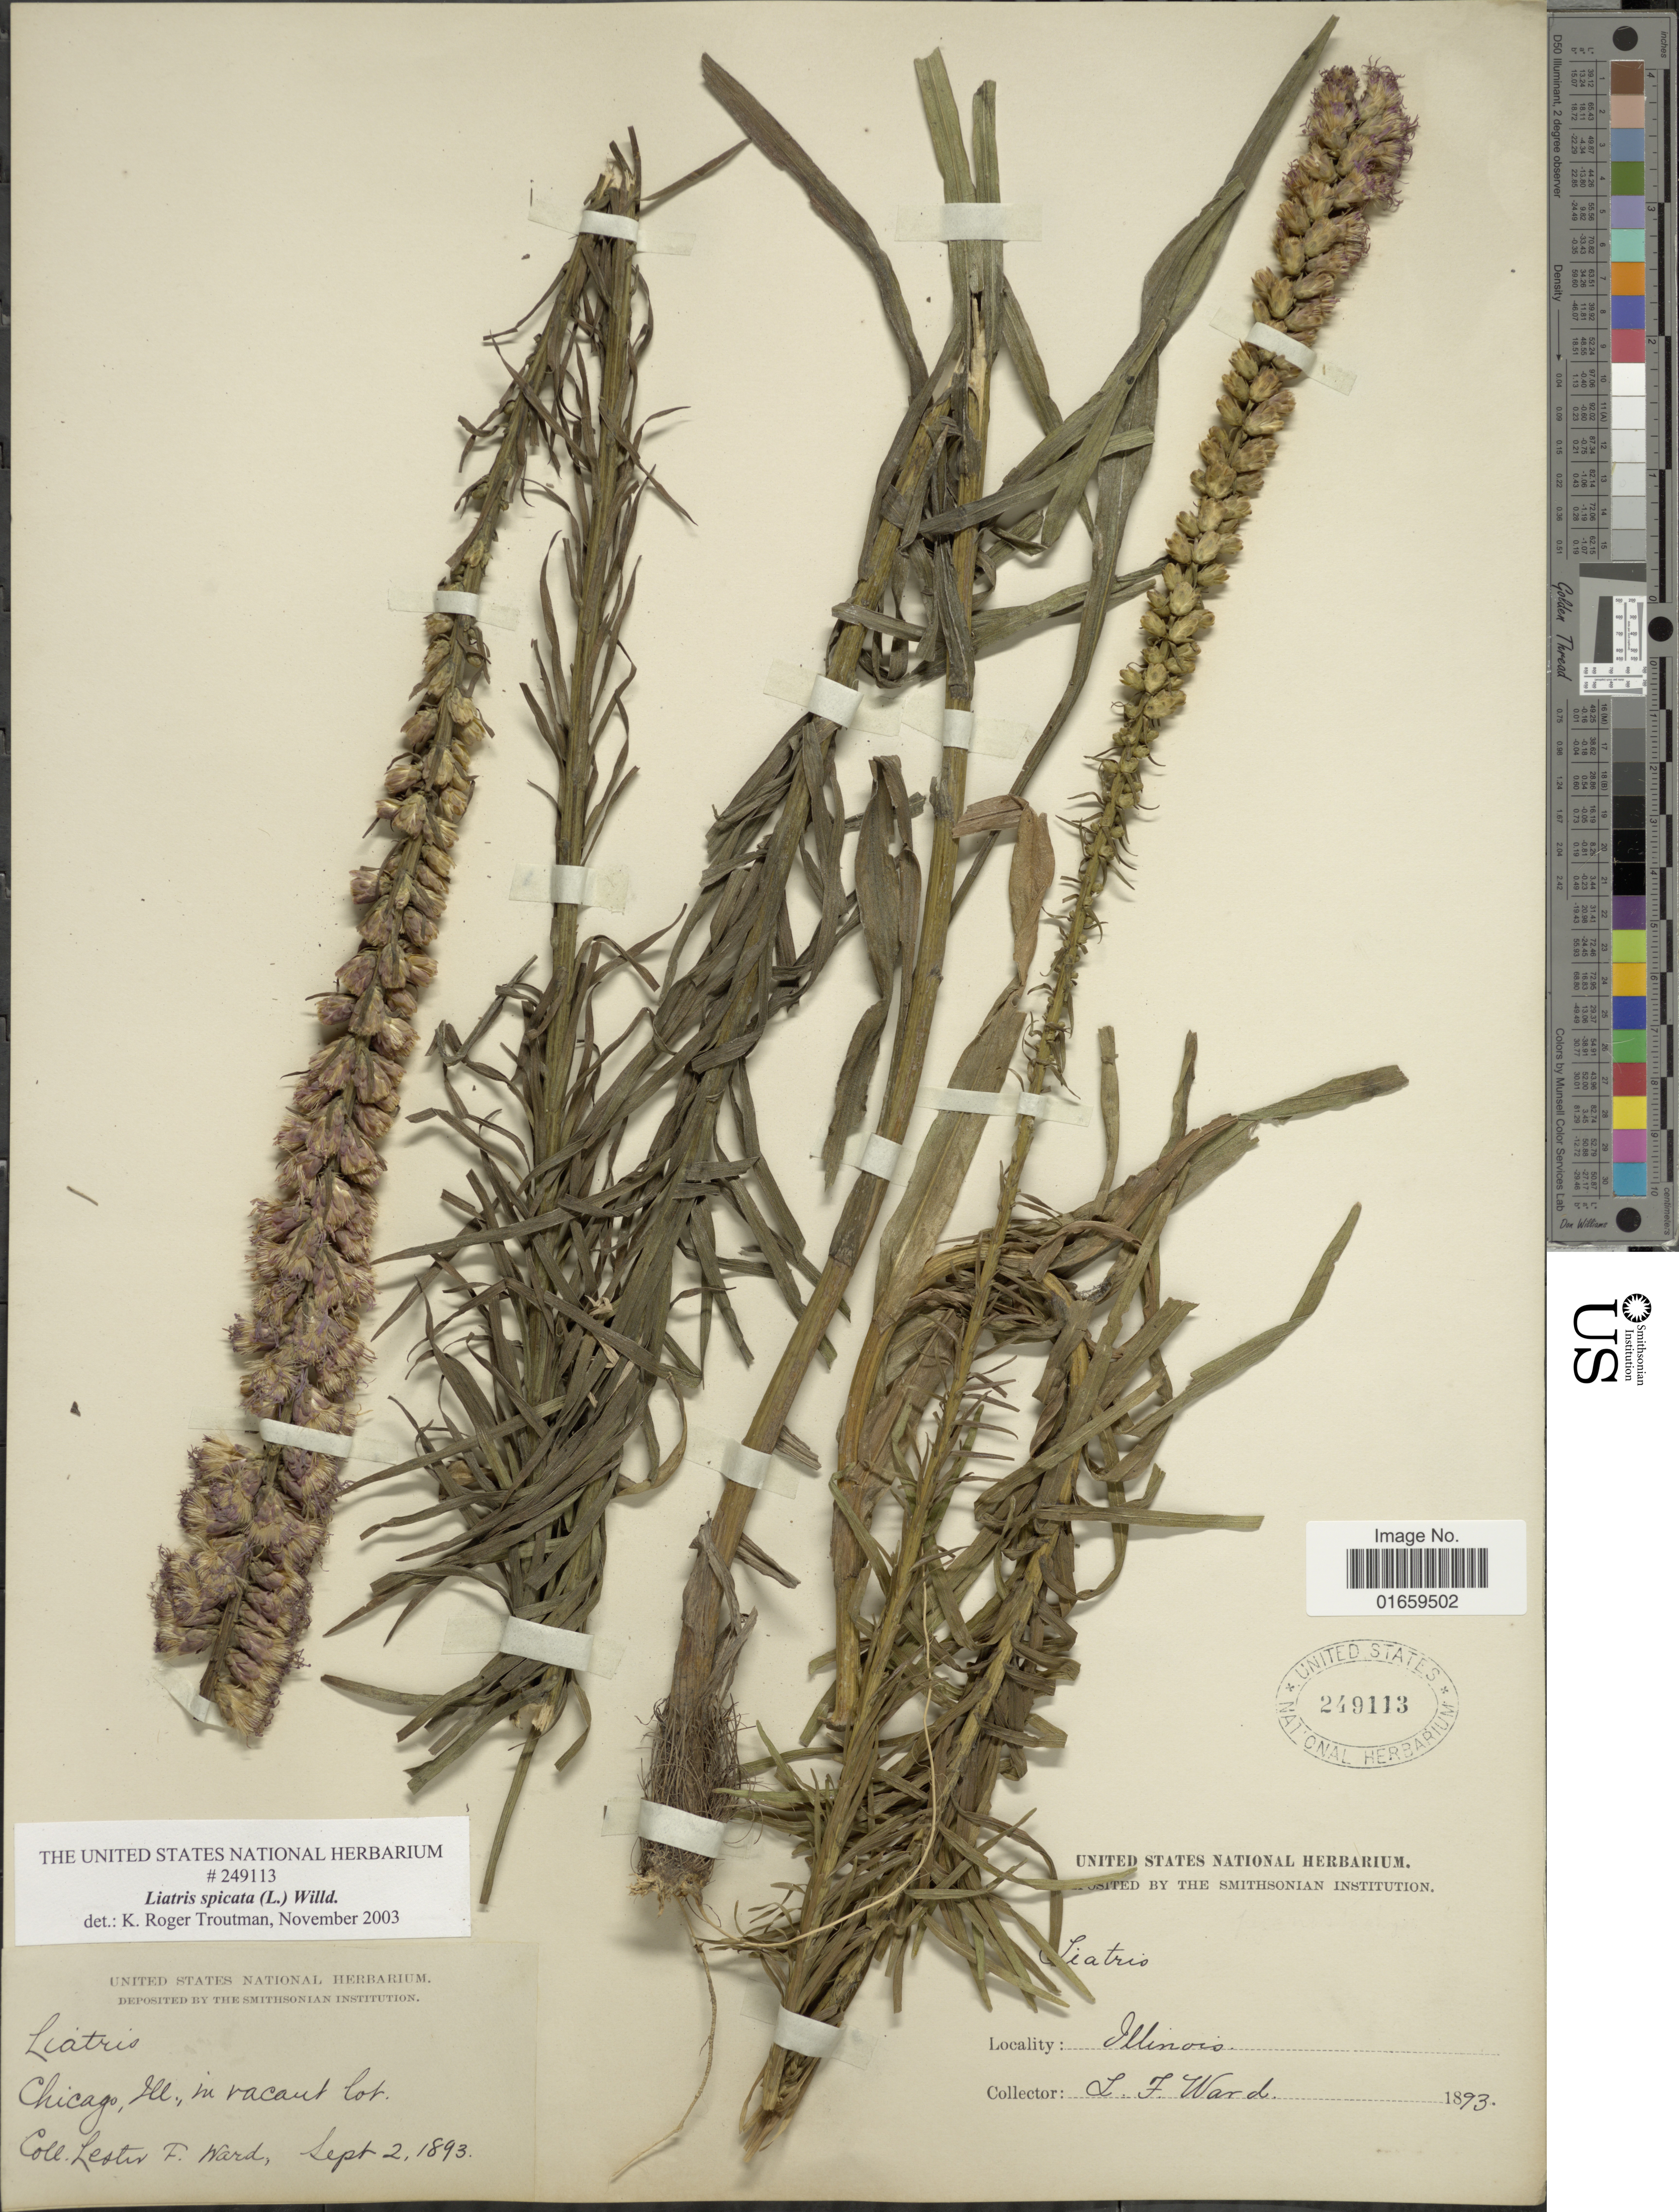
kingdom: Plantae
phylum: Tracheophyta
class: Magnoliopsida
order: Asterales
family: Asteraceae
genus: Liatris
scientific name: Liatris spicata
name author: (L.) Willd.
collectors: L. Ward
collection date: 1893-09-02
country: United States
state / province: Illinois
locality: Chicago, Ill, in vacant lot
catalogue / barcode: US 249113